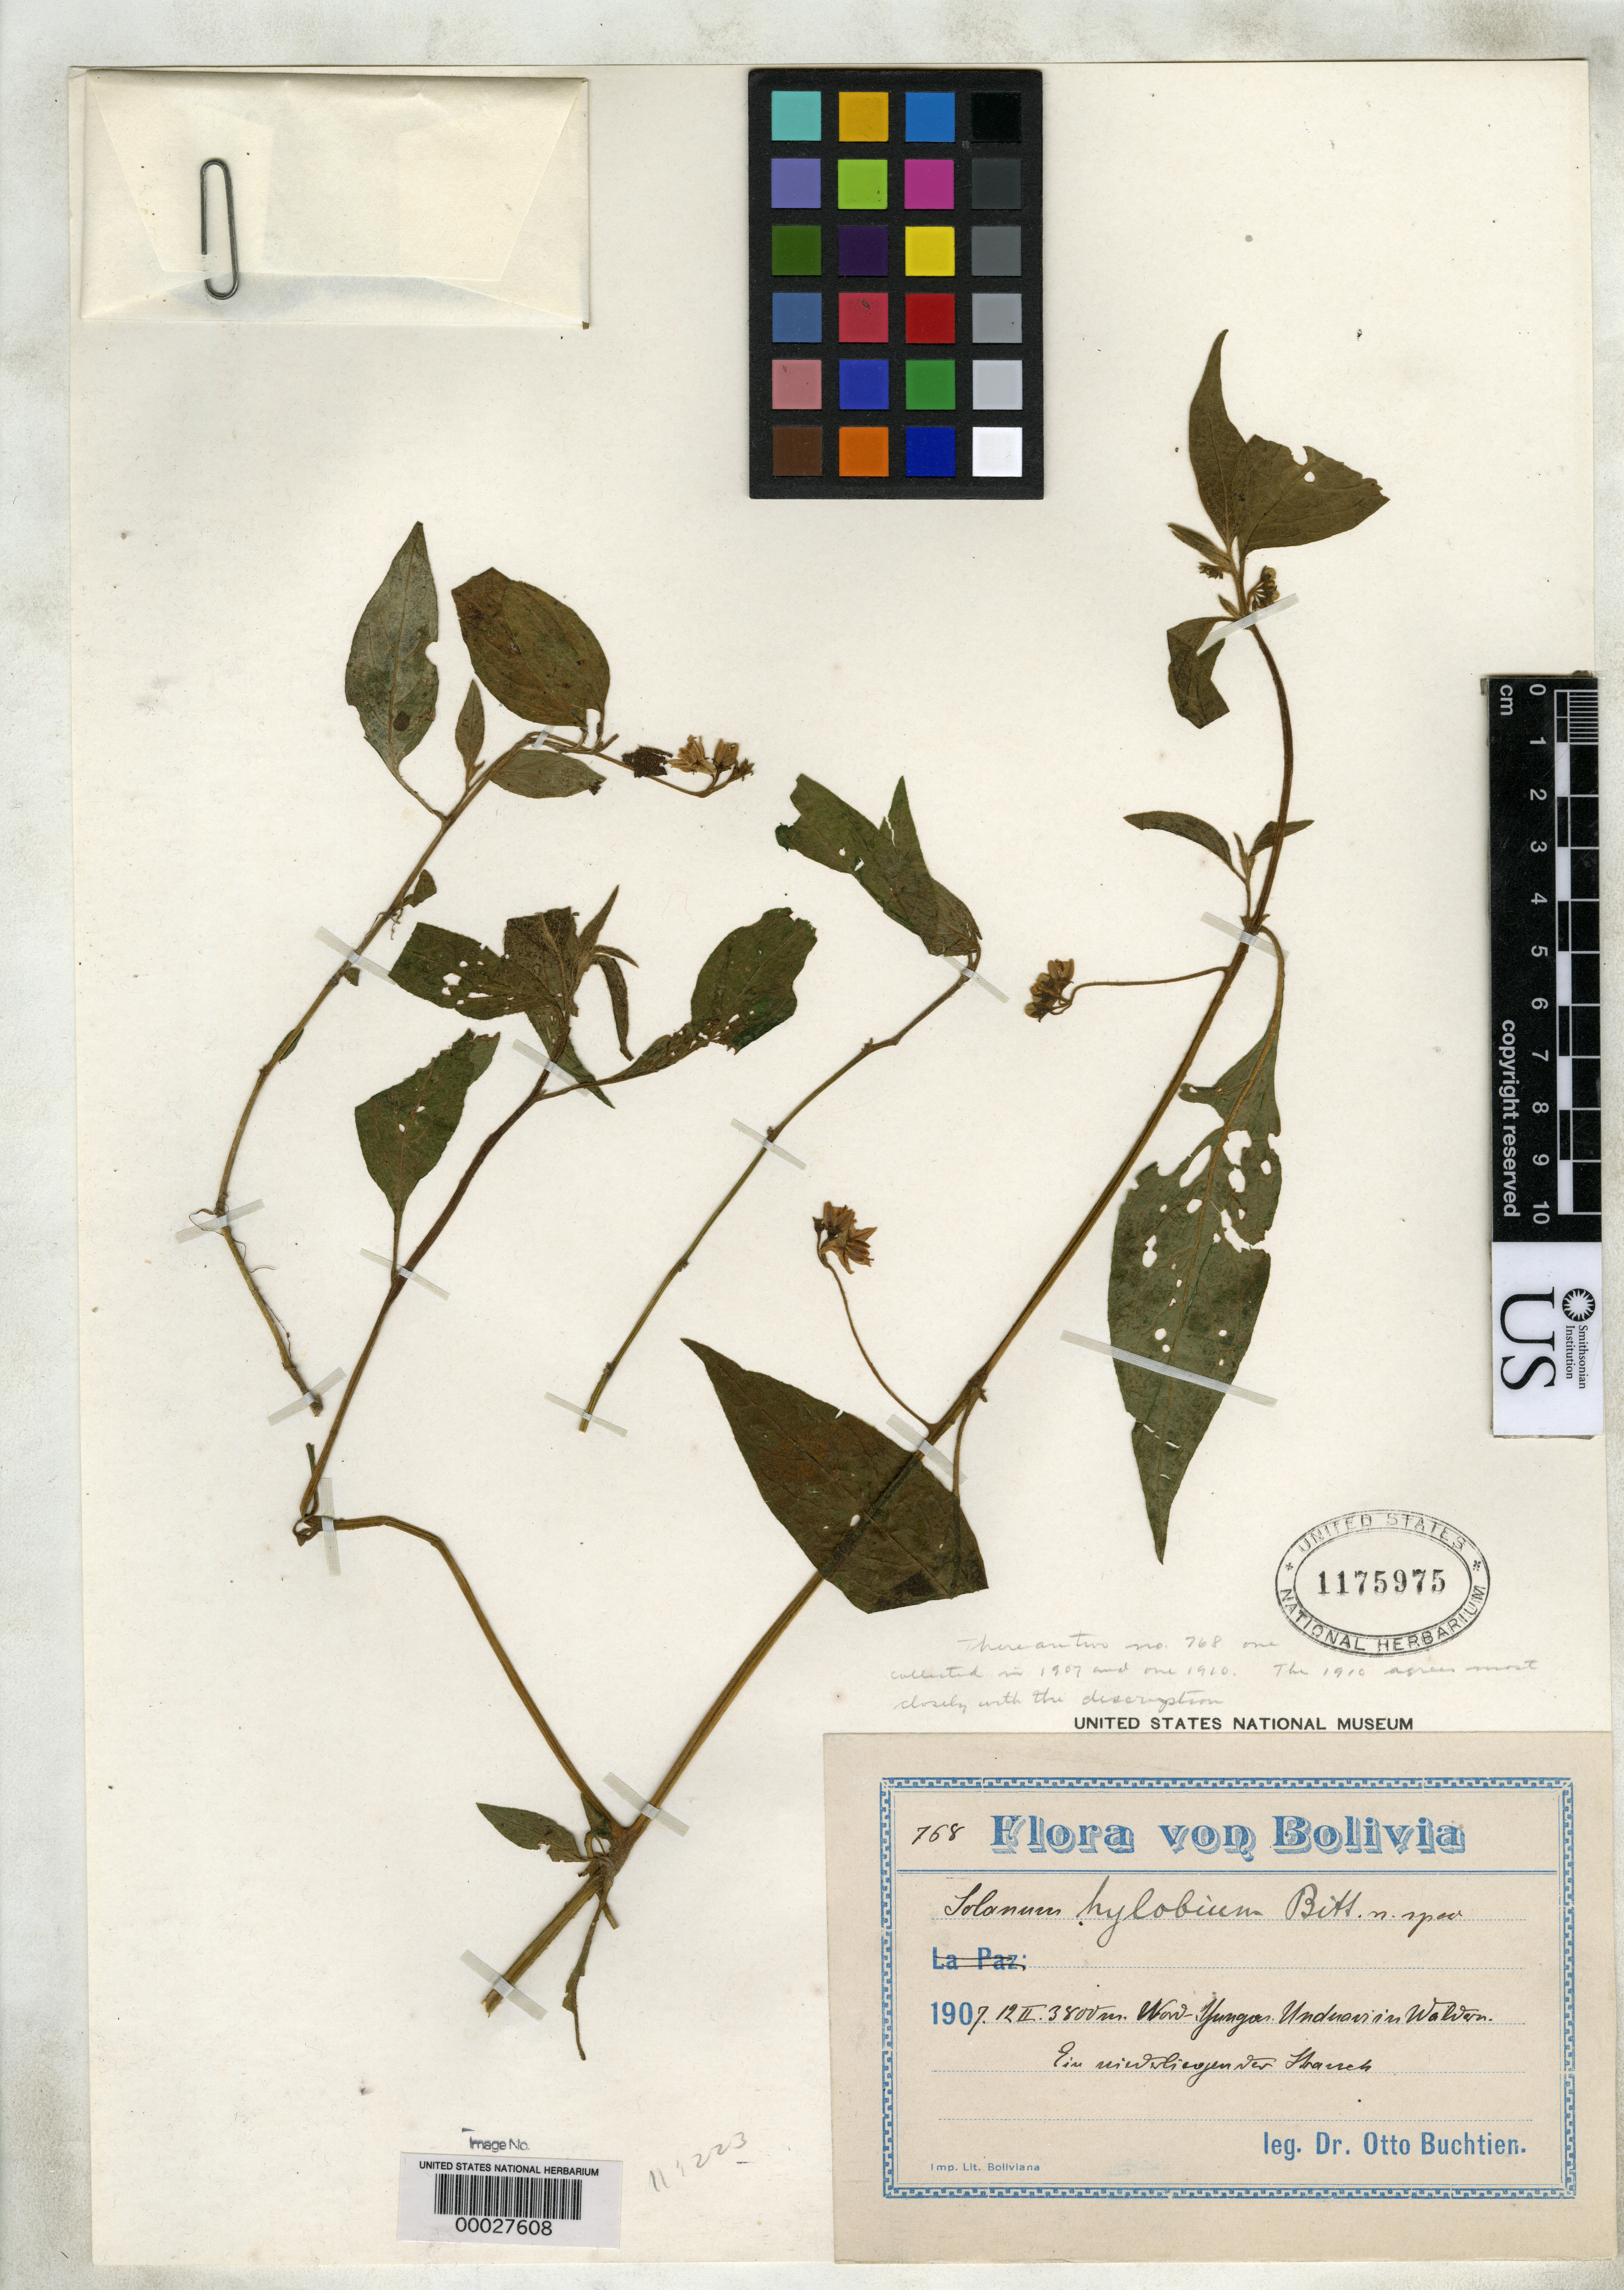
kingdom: Plantae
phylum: Tracheophyta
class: Magnoliopsida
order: Solanales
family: Solanaceae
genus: Solanum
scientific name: Solanum hylobium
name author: Bitter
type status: Isosyntype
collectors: O. Buchtien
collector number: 768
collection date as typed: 12 Feb 1907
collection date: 1907-02-12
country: Bolivia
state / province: La Paz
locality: Nord-Yungas, Unduavi.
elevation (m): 3800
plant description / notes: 3 sheets at US labeled as Buchtien 768, but with different dates and elevations. This sheet (USNH 1175975) is dated 12 Feb 1907 with elevation 3800 m, others (703337, 1176007) are dated Nov. 1910 with elevation 3300 m. Protologue does not cite collection date but cites elevation as 3300-3800 m, indicating both collections are types (syntypes).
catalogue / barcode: US 1175975